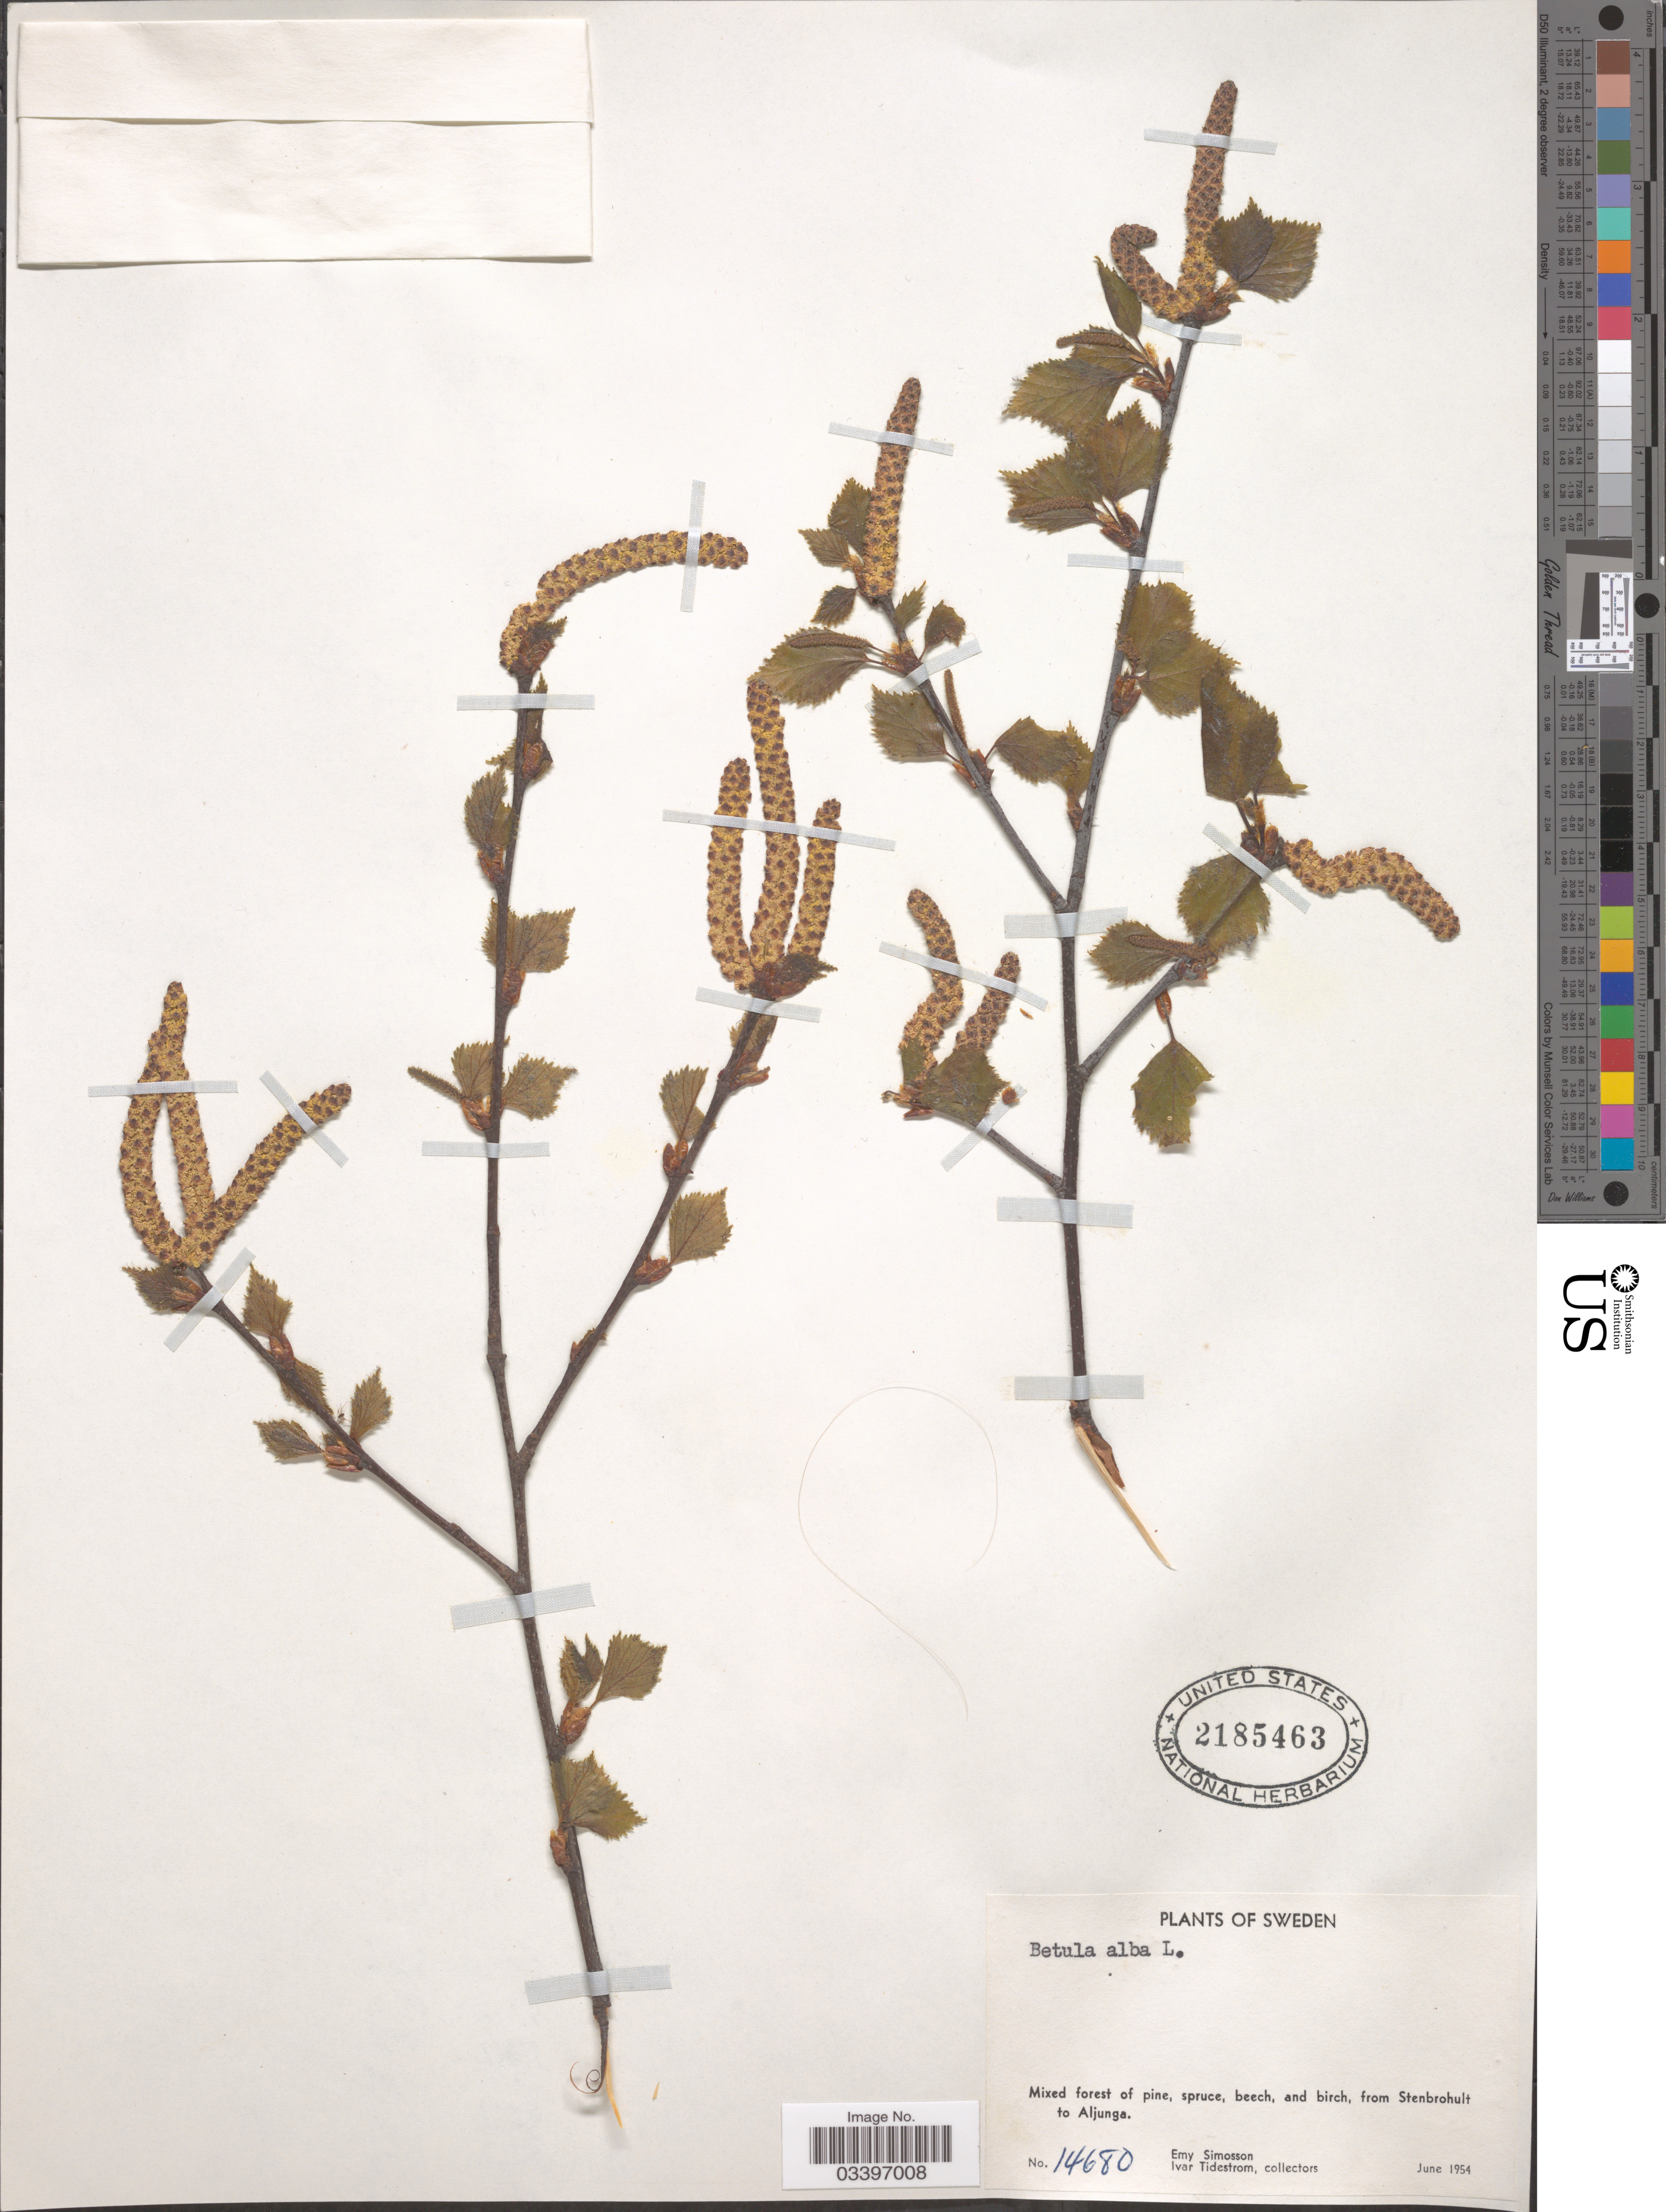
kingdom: Plantae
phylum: Tracheophyta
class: Magnoliopsida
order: Fagales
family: Betulaceae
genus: Betula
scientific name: Betula alba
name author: L.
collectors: E. Simosson & I. F. Tidestrom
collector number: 14680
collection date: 1954-06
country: Sweden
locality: From Stenbrohult to Aljunga.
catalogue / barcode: US 2185463